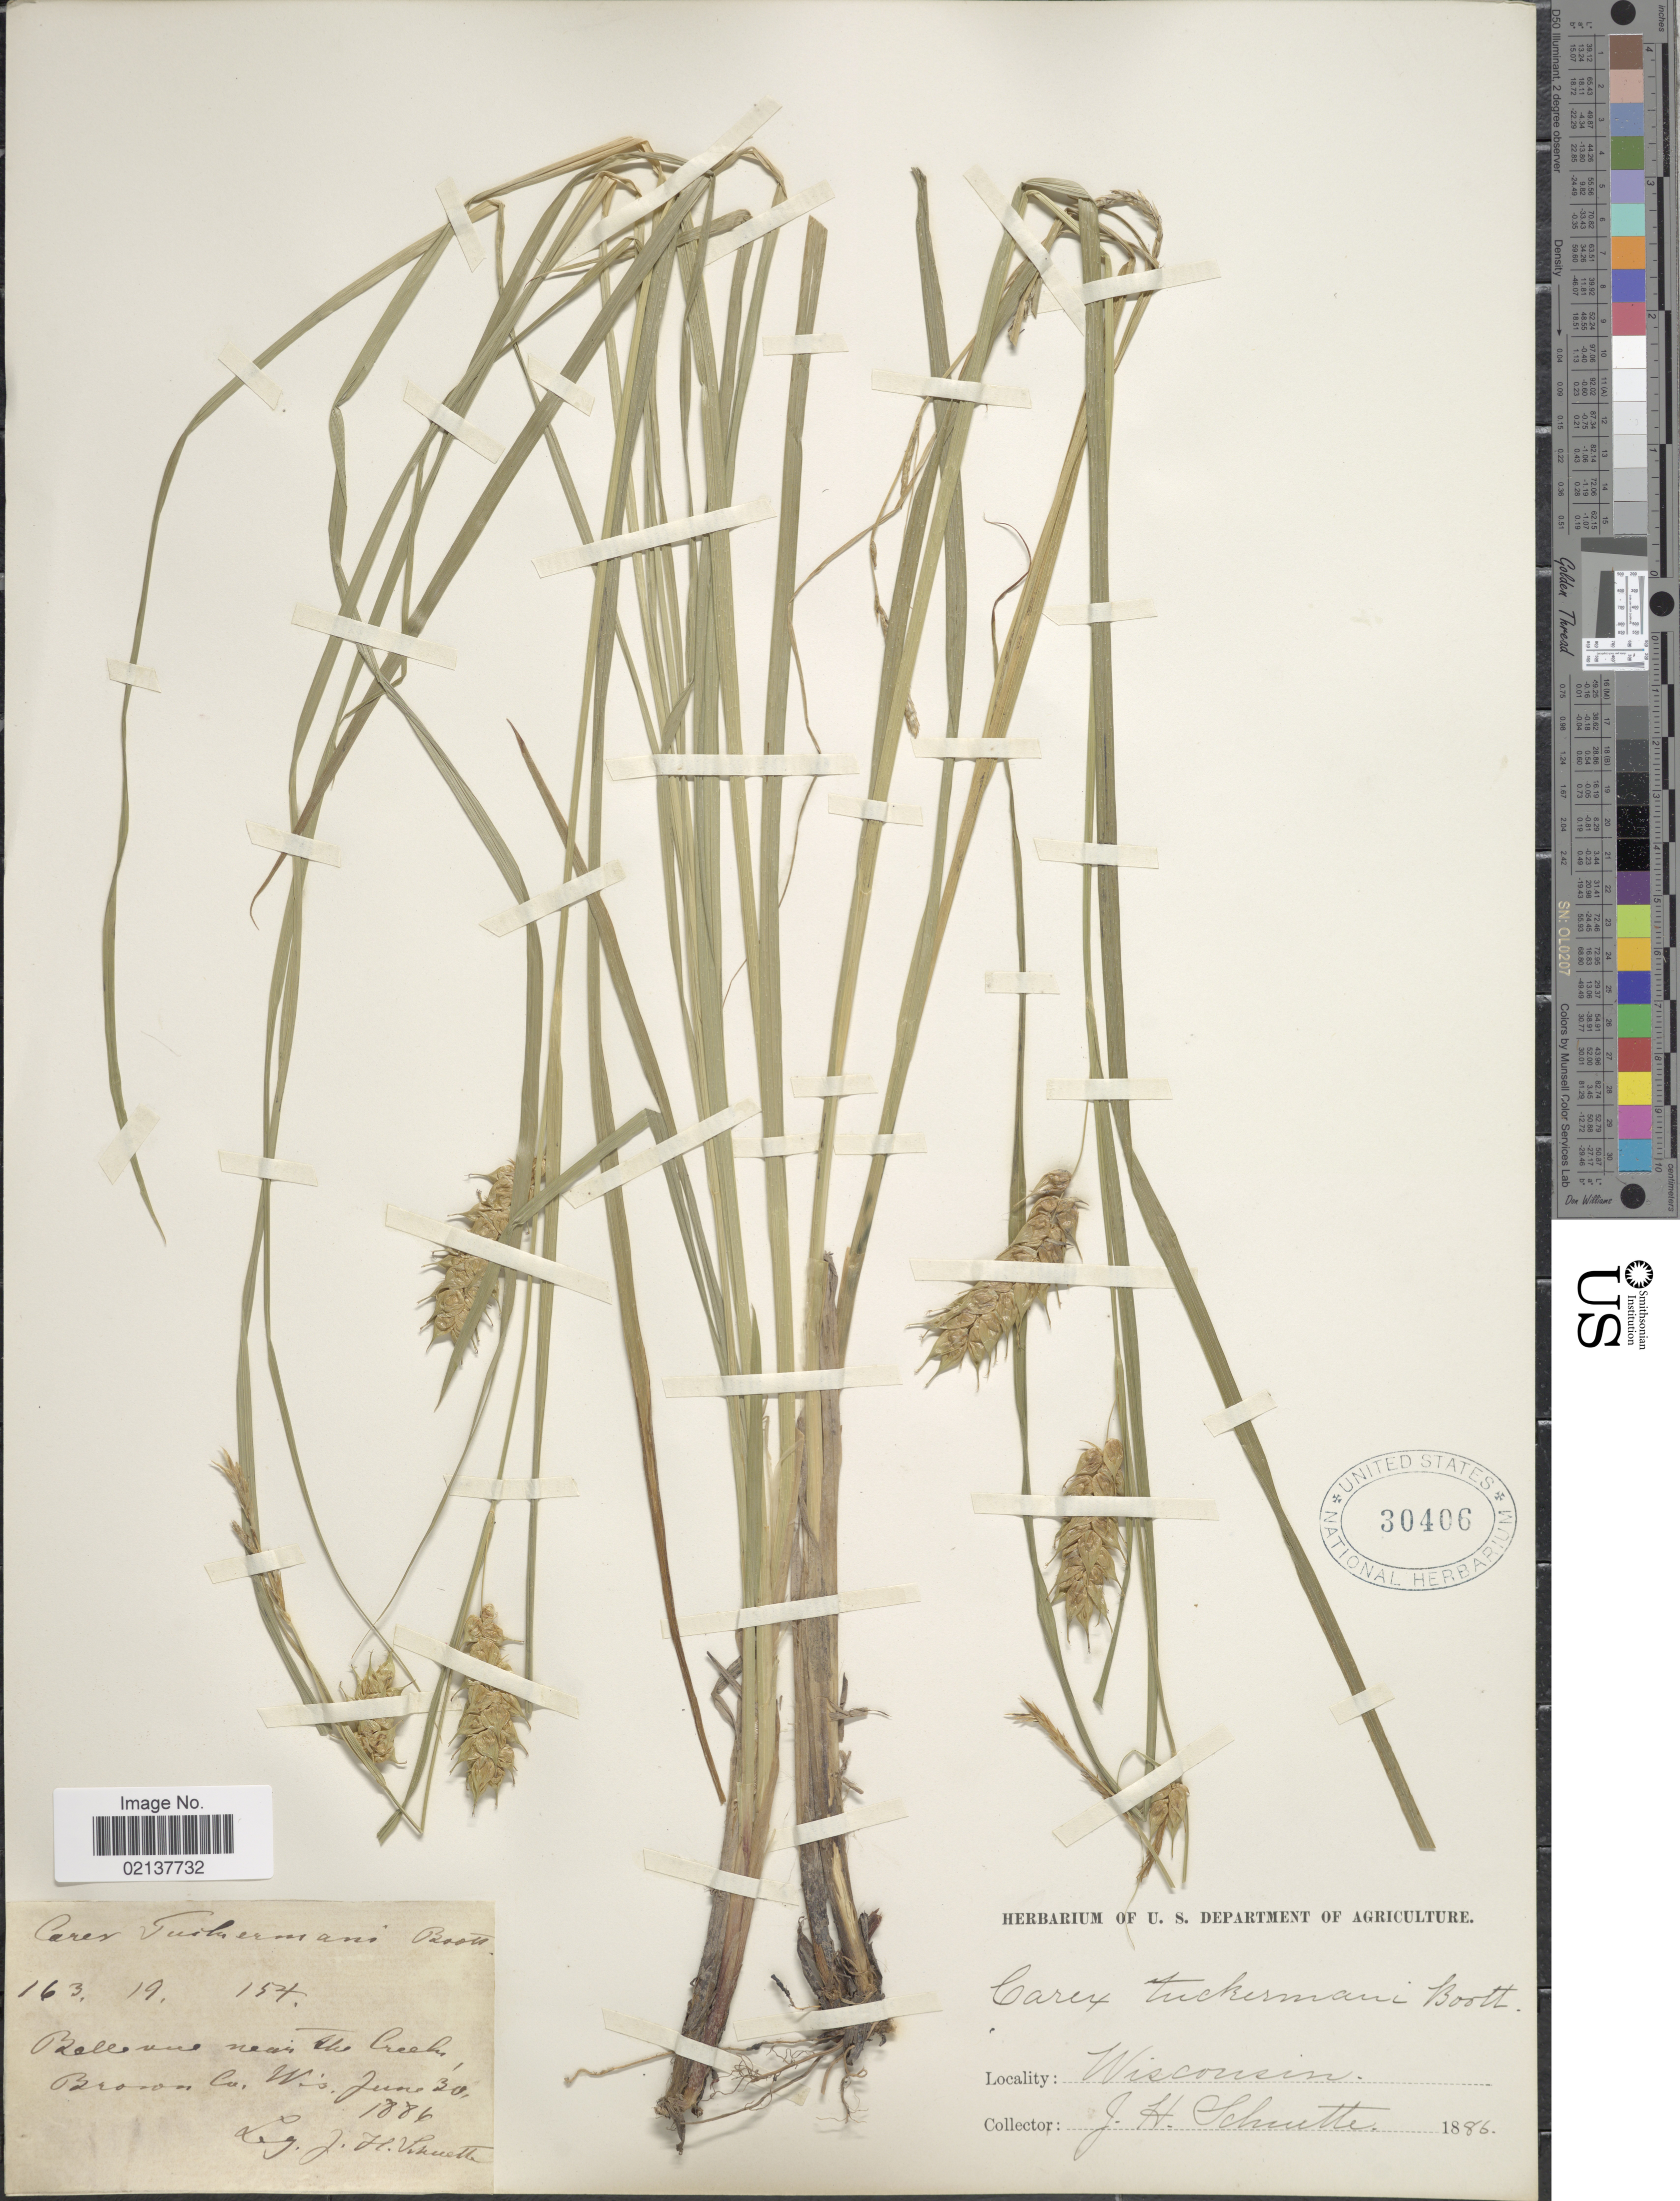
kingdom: Plantae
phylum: Tracheophyta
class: Liliopsida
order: Poales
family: Cyperaceae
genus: Carex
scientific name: Carex tuckermanii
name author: Boott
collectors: J. H. Schuette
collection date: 1886-06-30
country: United States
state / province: Wisconsin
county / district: Brown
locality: Bellevue near the Creek, Brown Co.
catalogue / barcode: US 30406